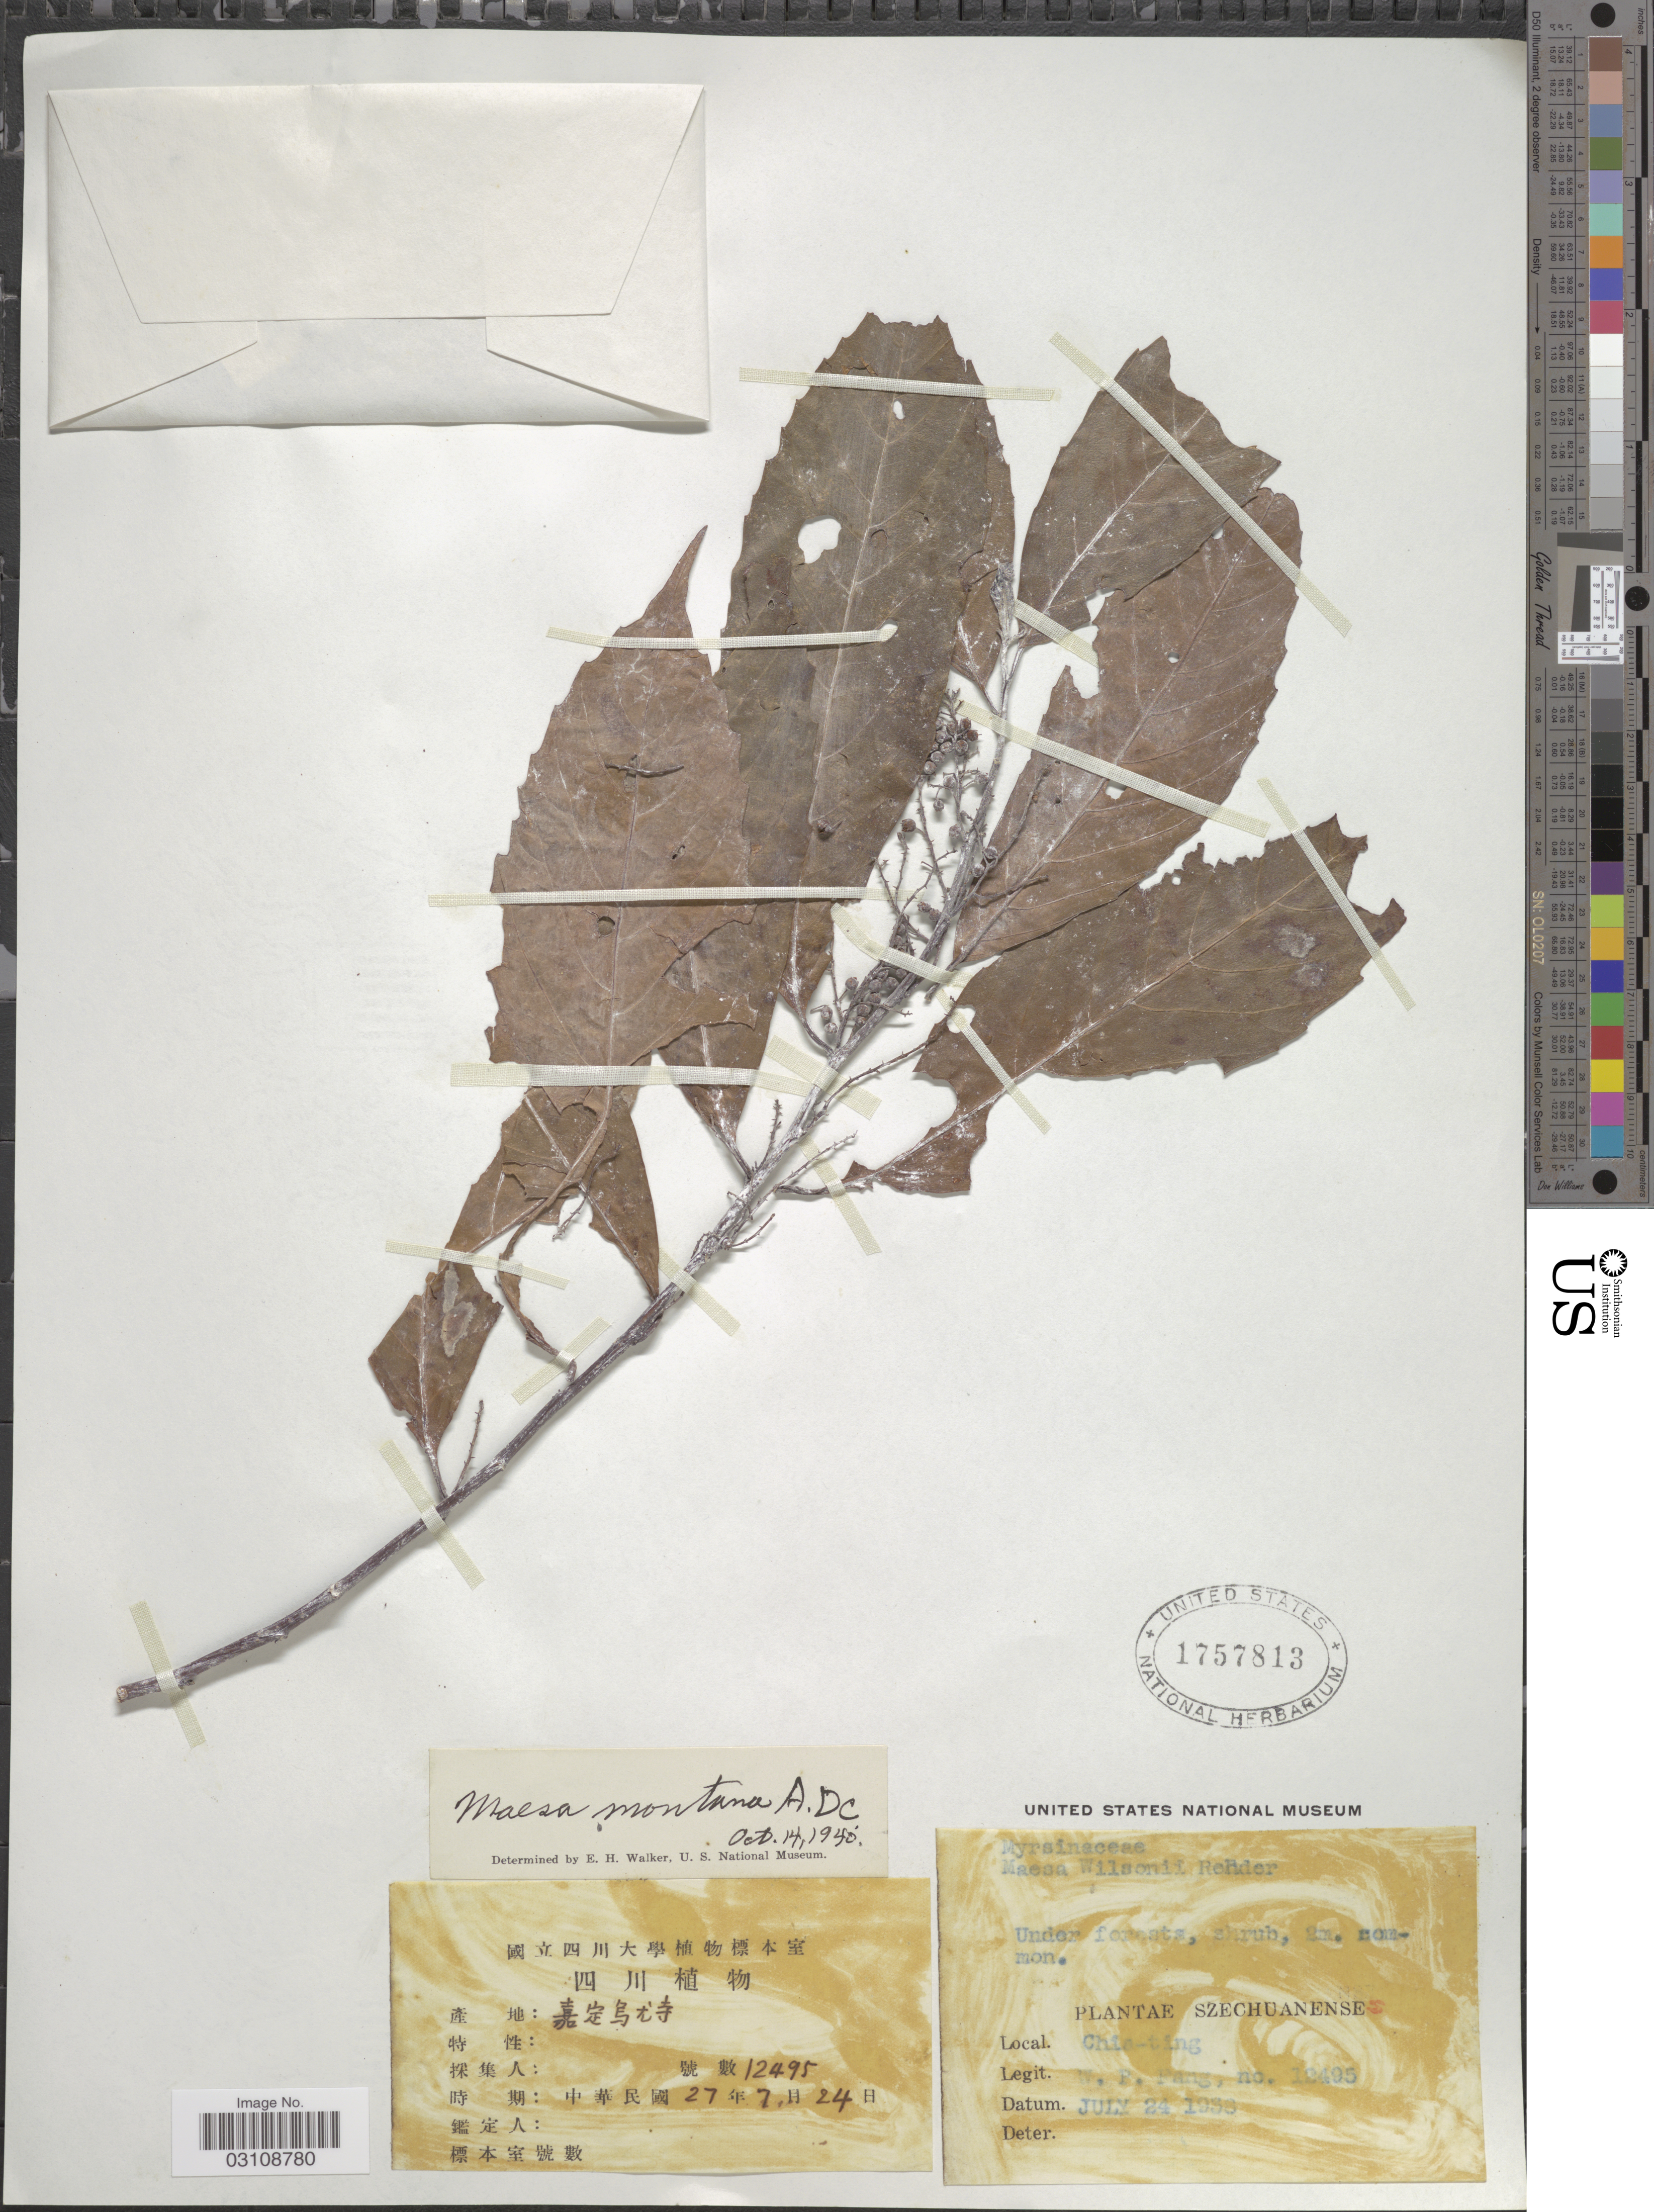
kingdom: Plantae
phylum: Tracheophyta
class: Magnoliopsida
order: Ericales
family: Primulaceae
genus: Maesa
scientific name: Maesa montana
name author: A. DC.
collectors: W. P. Fang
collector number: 12495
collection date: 1938-07-27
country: China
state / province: Sichuan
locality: Szechuanense, Chin [interpreted]-ting.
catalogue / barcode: US 1757813